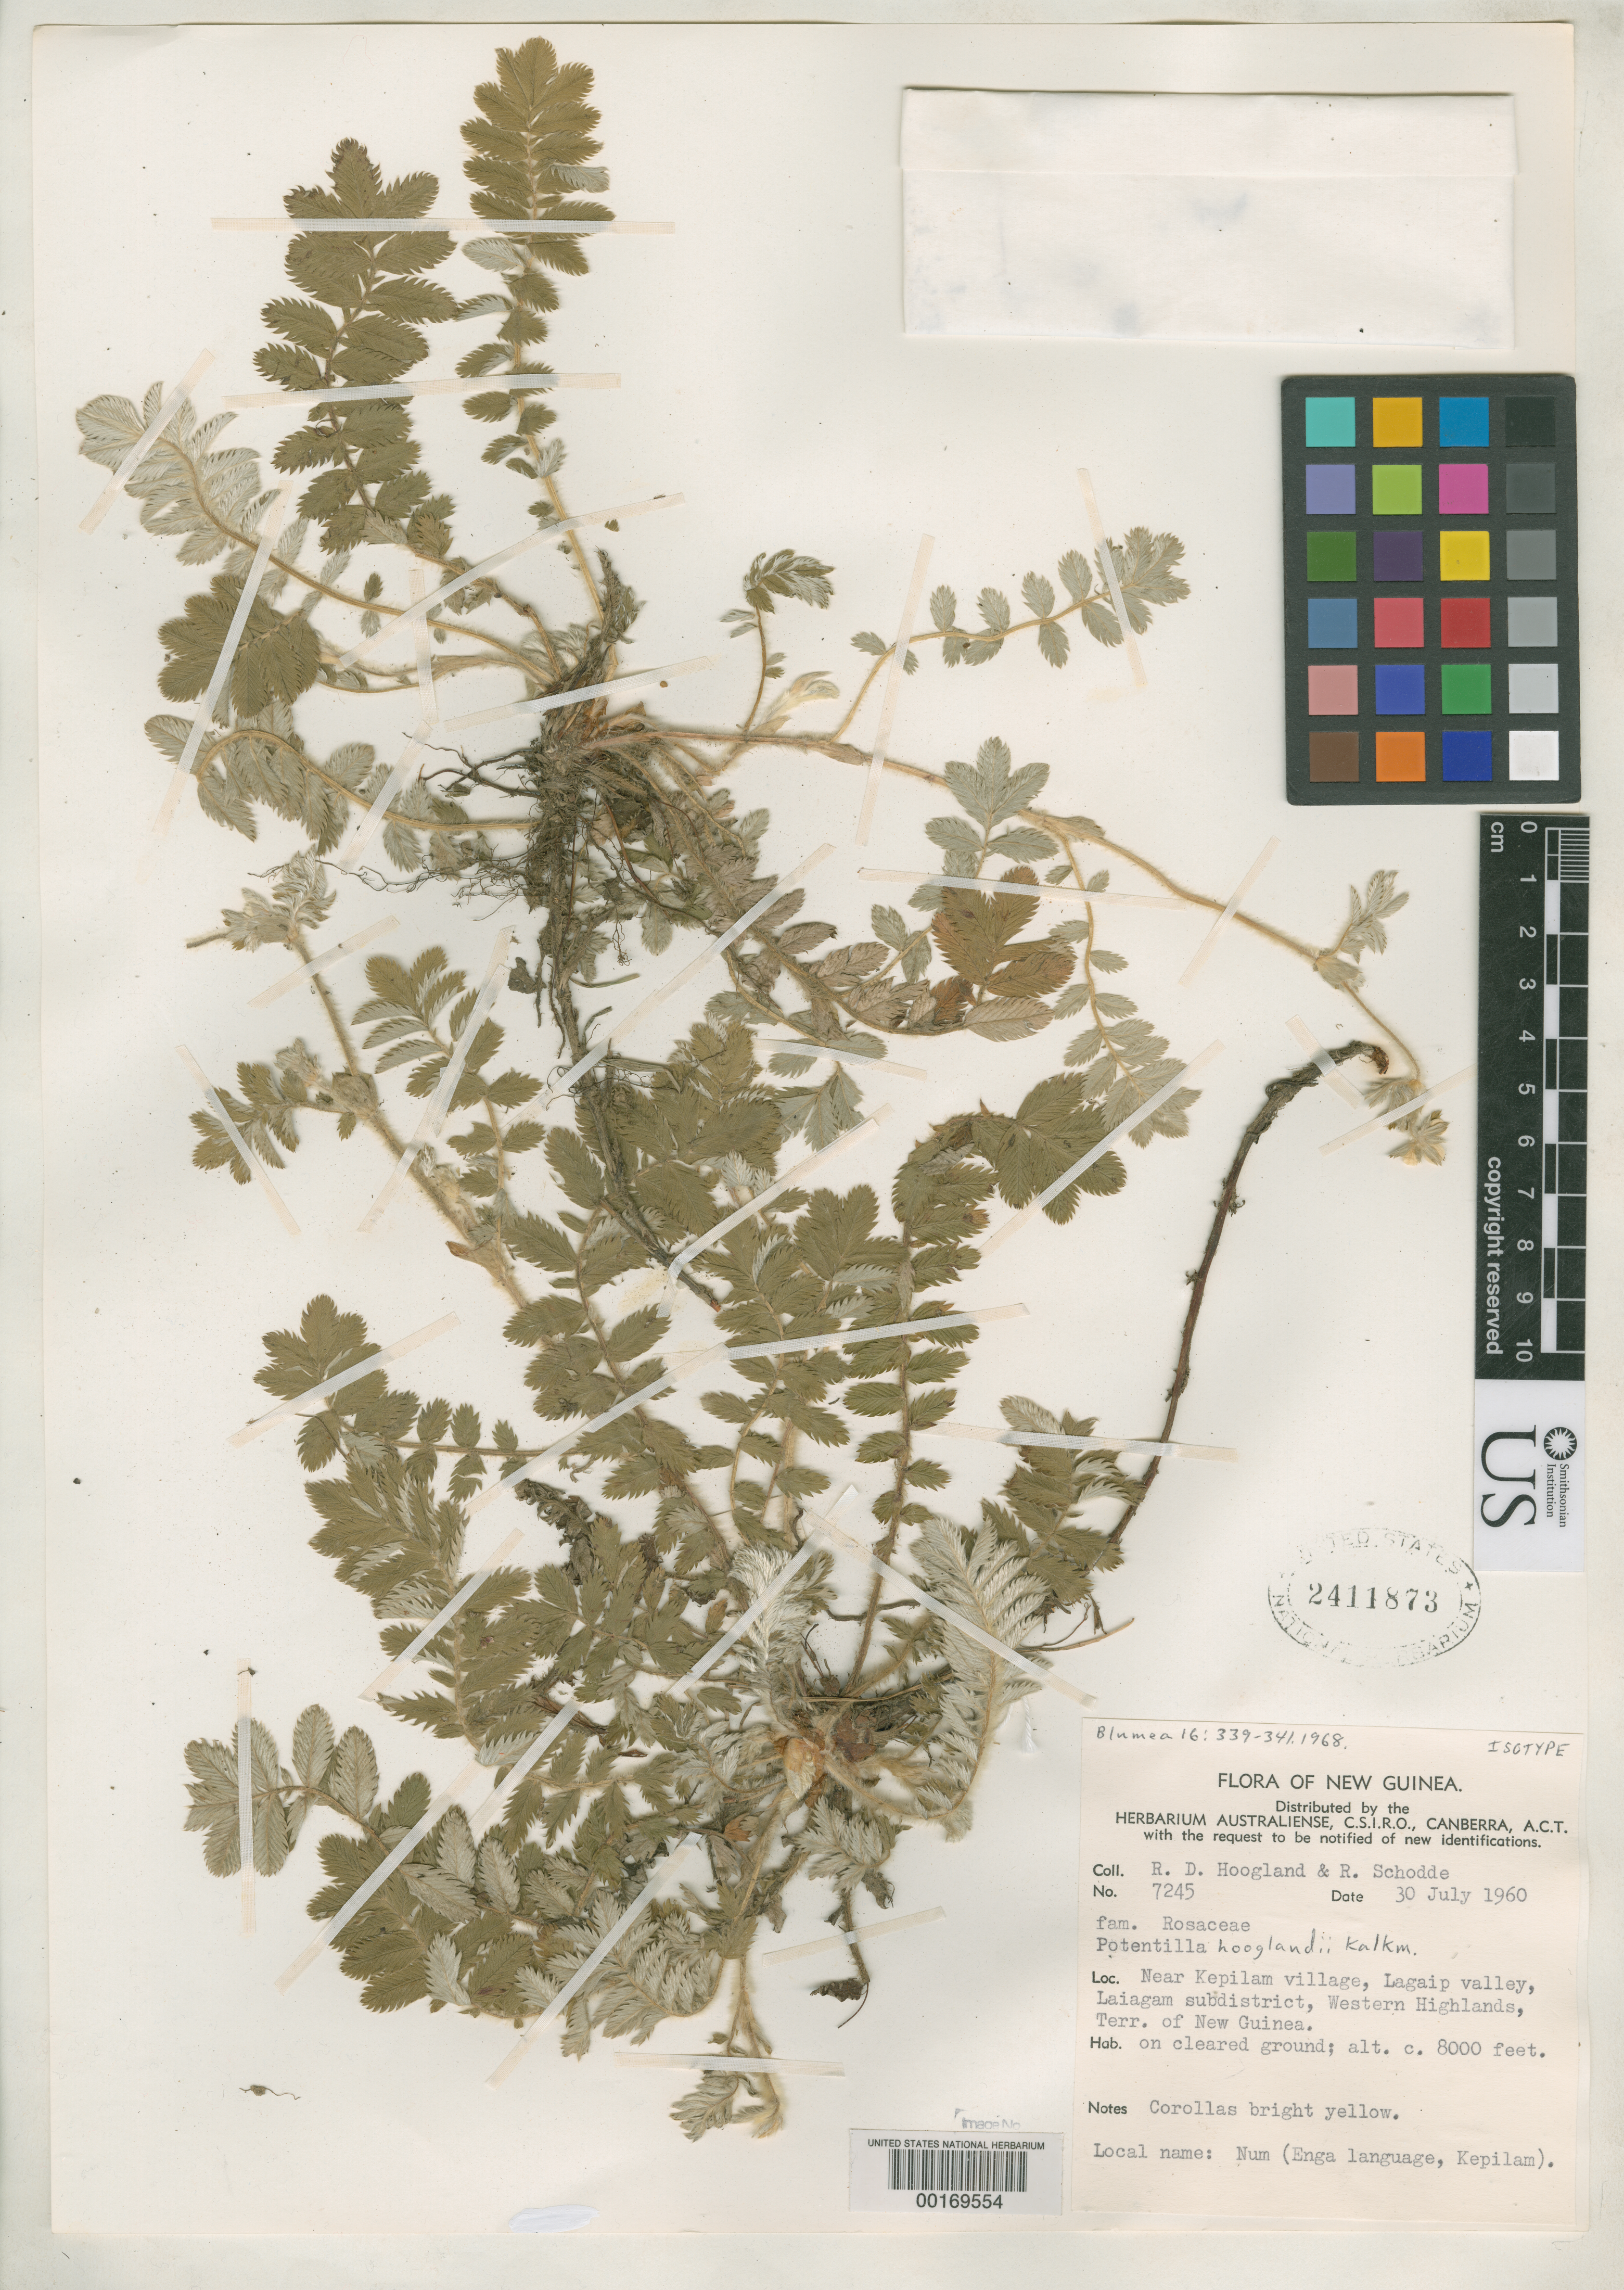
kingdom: Plantae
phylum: Tracheophyta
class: Magnoliopsida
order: Rosales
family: Rosaceae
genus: Potentilla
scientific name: Potentilla hooglandii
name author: Kalkman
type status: Isotype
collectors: R. D. Hoogland & R. Schodde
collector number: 7245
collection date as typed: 30 Jul 1960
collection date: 1960-07-30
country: Papua New Guinea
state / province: Enga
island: New Guinea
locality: Laiagam subdistrict, near Kepilam Village, Lagaip Valley.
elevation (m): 2438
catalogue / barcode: US 2411873